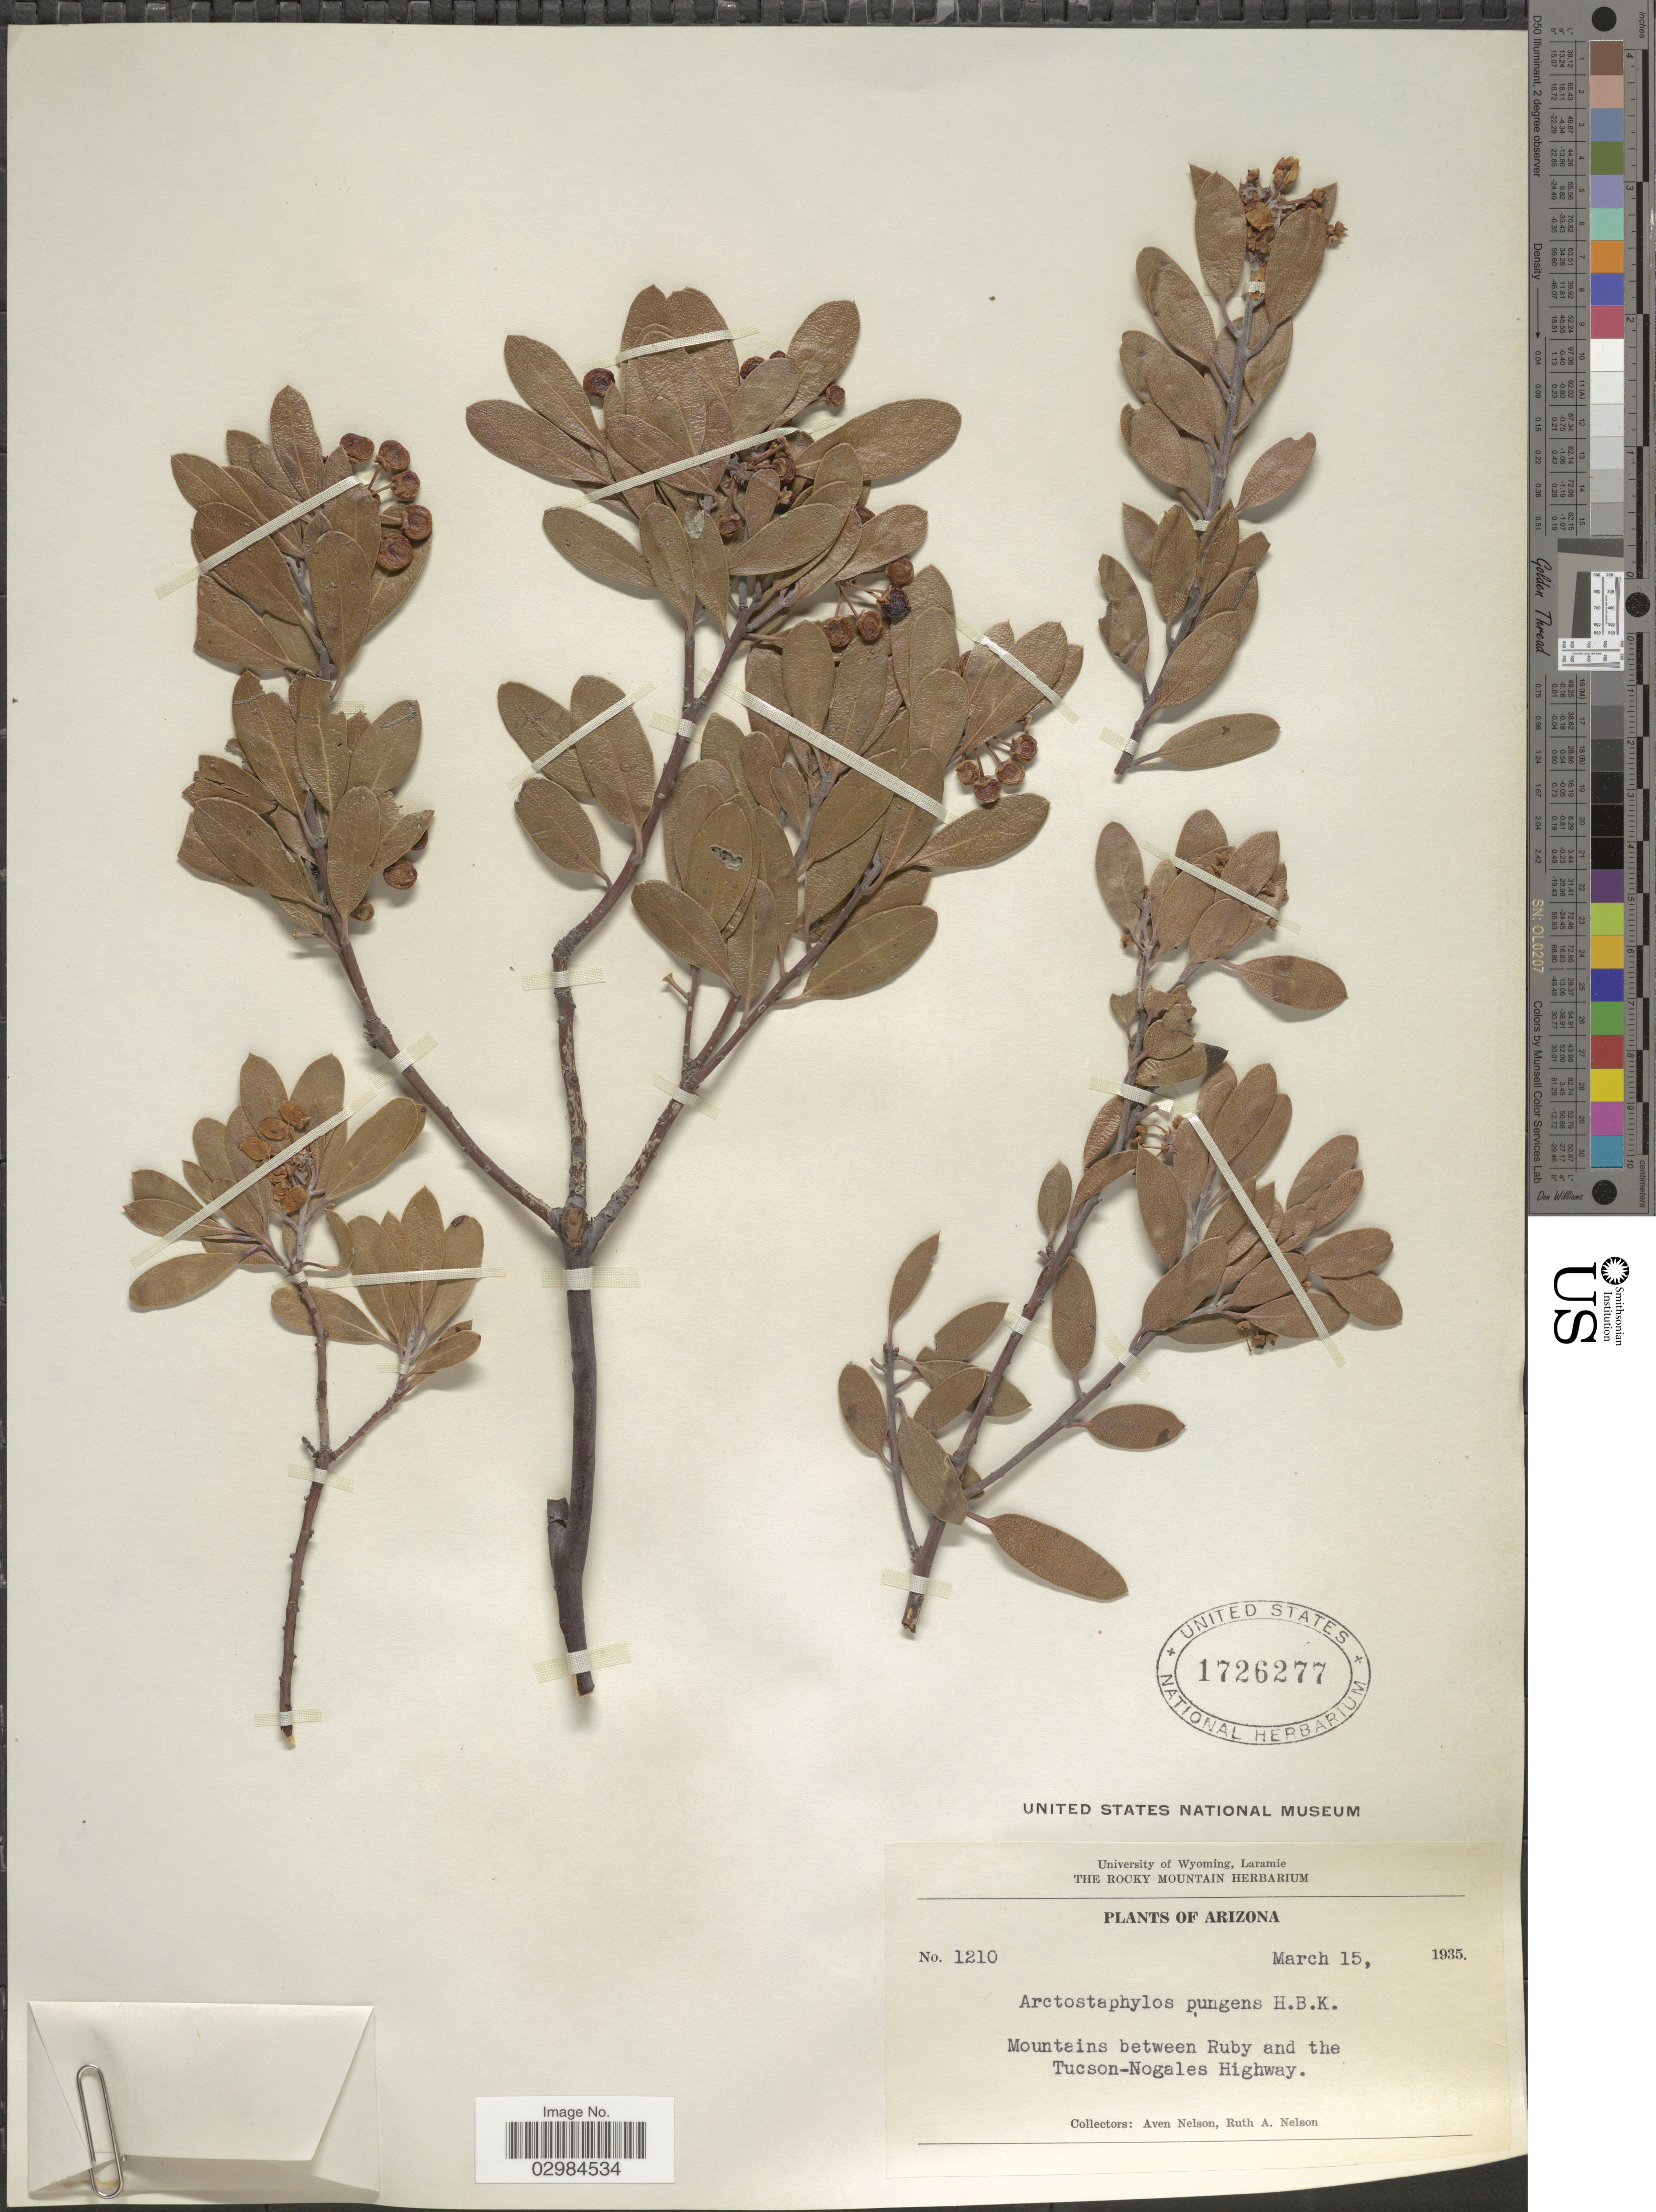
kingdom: Plantae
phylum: Tracheophyta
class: Magnoliopsida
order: Ericales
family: Ericaceae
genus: Arctostaphylos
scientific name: Arctostaphylos pungens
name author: Kunth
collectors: A. Nelson & R. A. Nelson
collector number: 1210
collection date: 1935-03-15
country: United States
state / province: Arizona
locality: Mountains between Ruby and the Tucson-Nogales Highway.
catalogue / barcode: US 1726277